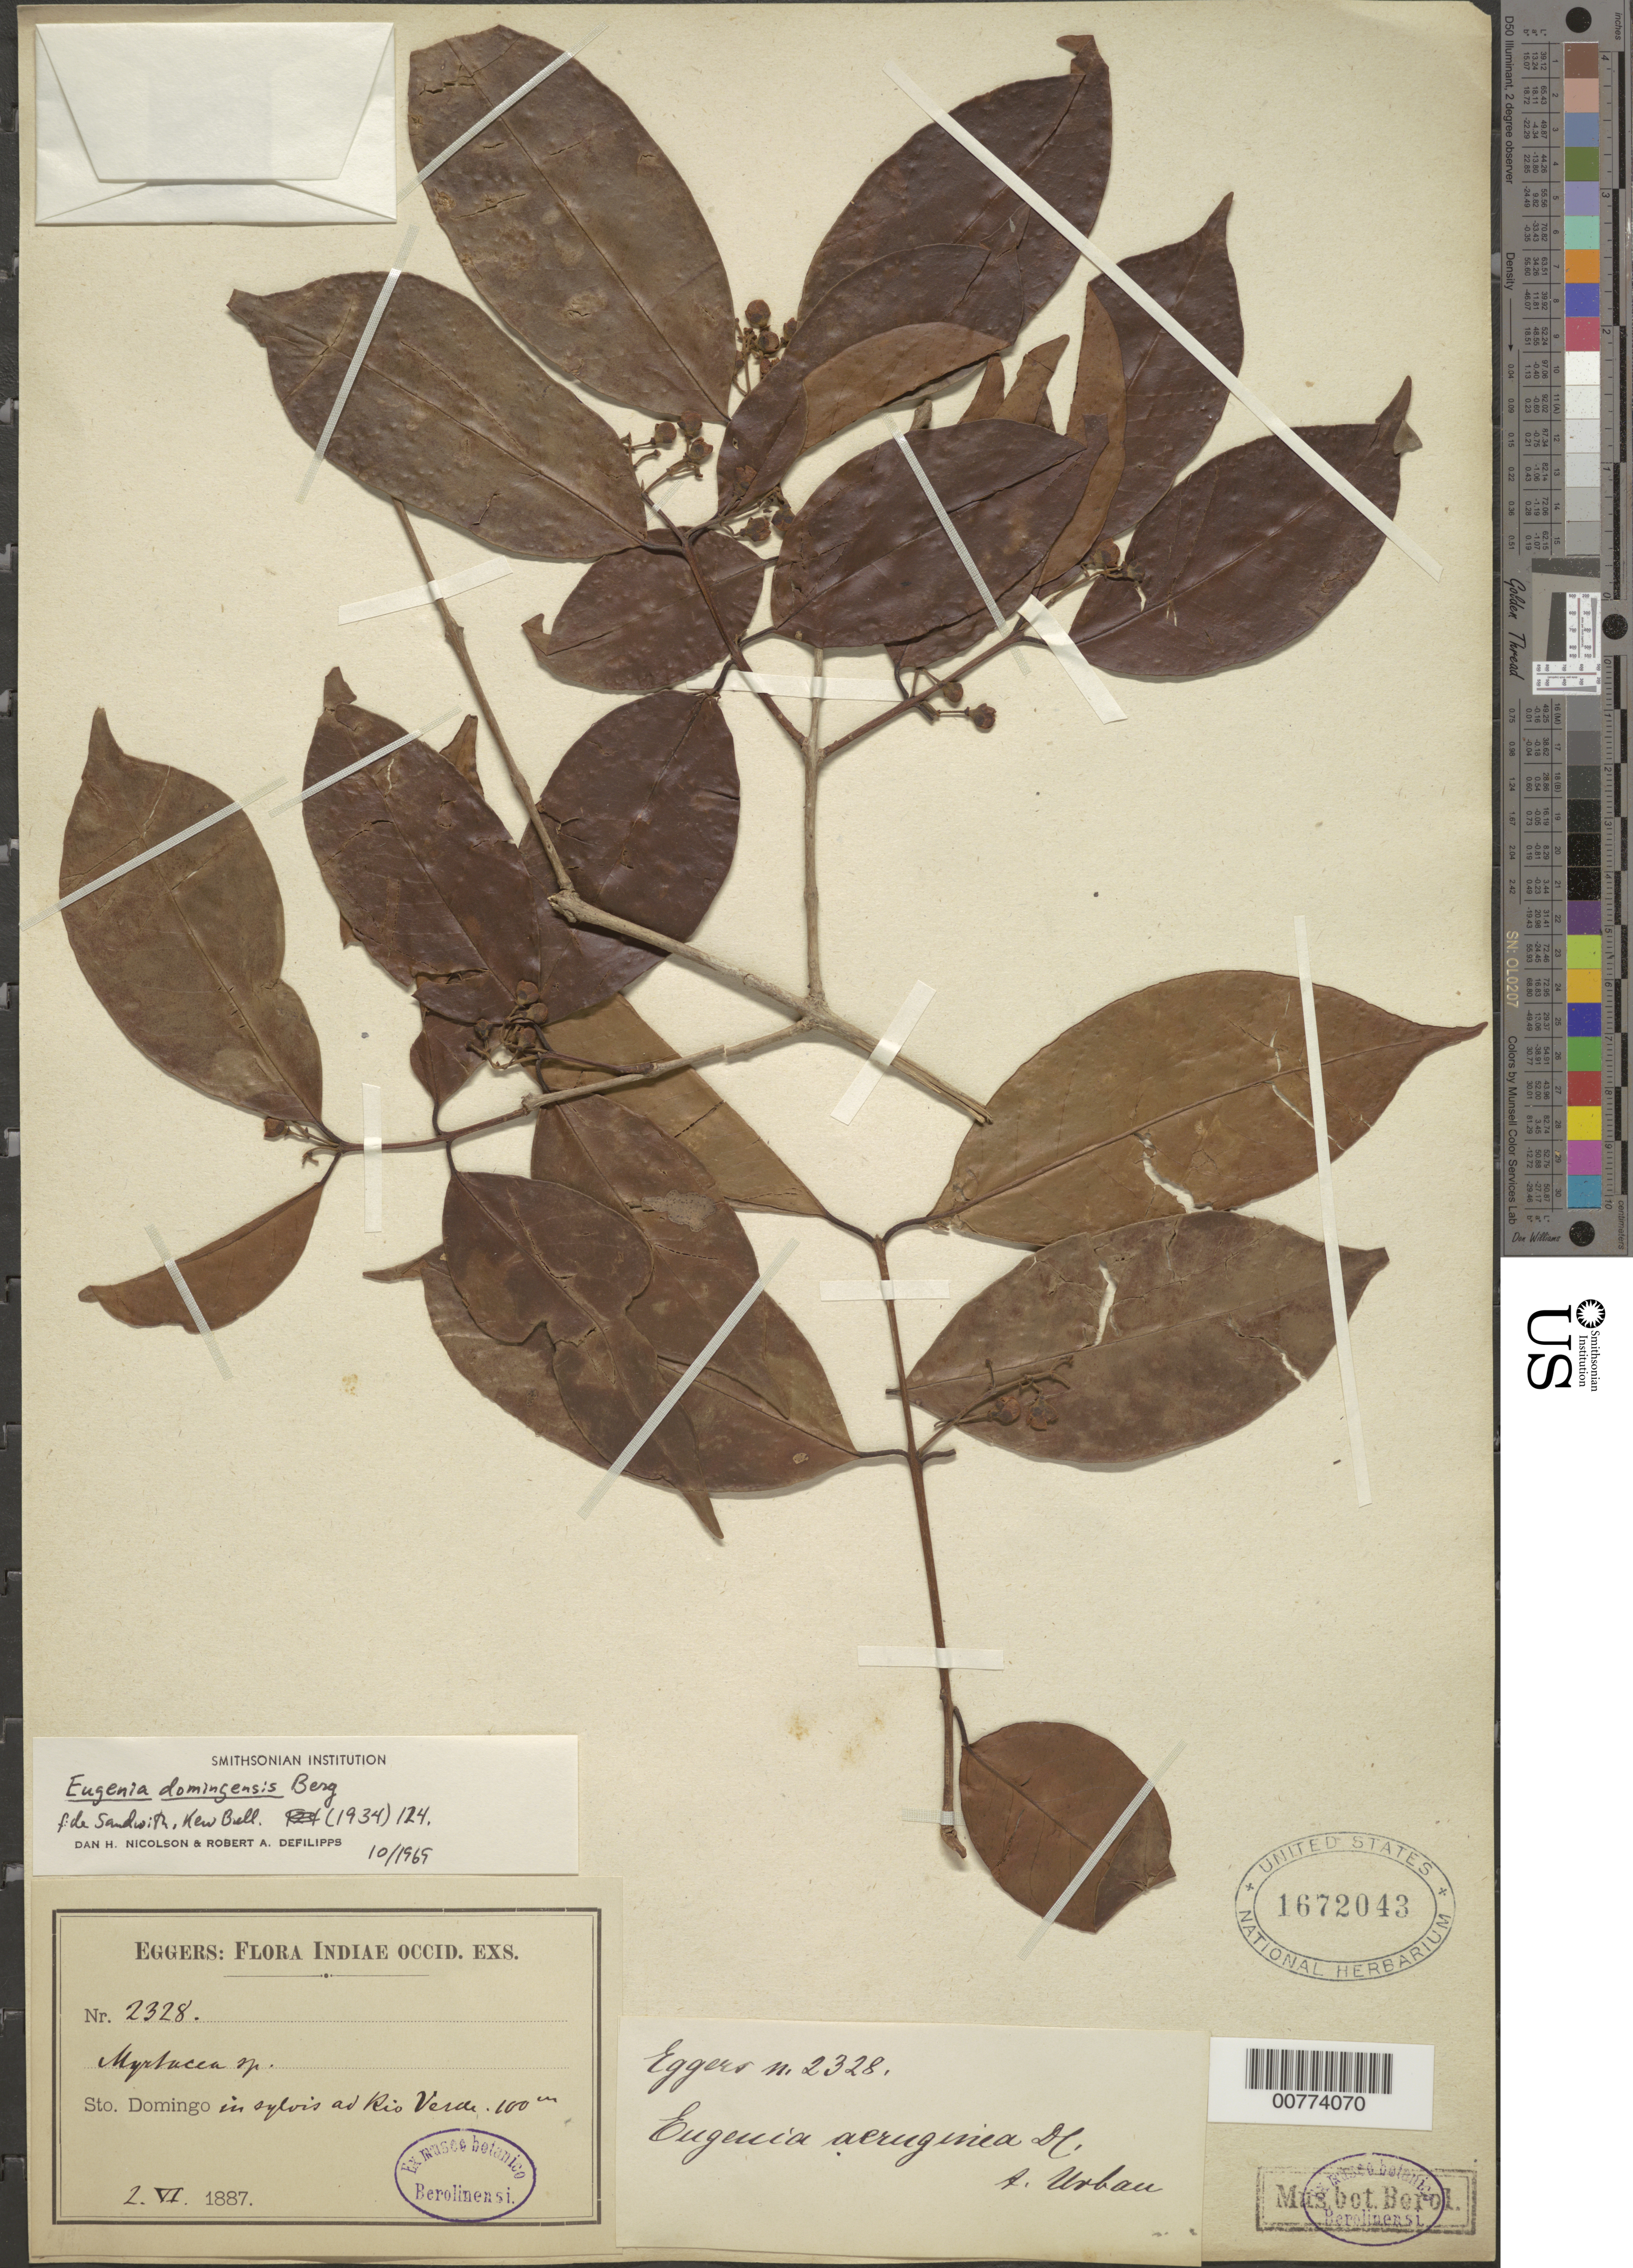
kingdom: Plantae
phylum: Tracheophyta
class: Magnoliopsida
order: Myrtales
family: Myrtaceae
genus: Eugenia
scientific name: Eugenia domingensis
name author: O. Berg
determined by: Nicolson, D. H.; DeFilipps, R. A.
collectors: H. F. A. von Eggers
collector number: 2328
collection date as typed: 02 Jun 1887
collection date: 1887-06-02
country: Dominican Republic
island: Hispaniola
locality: Rio Verde.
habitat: In sylvis.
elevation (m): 100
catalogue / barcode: US 1672043